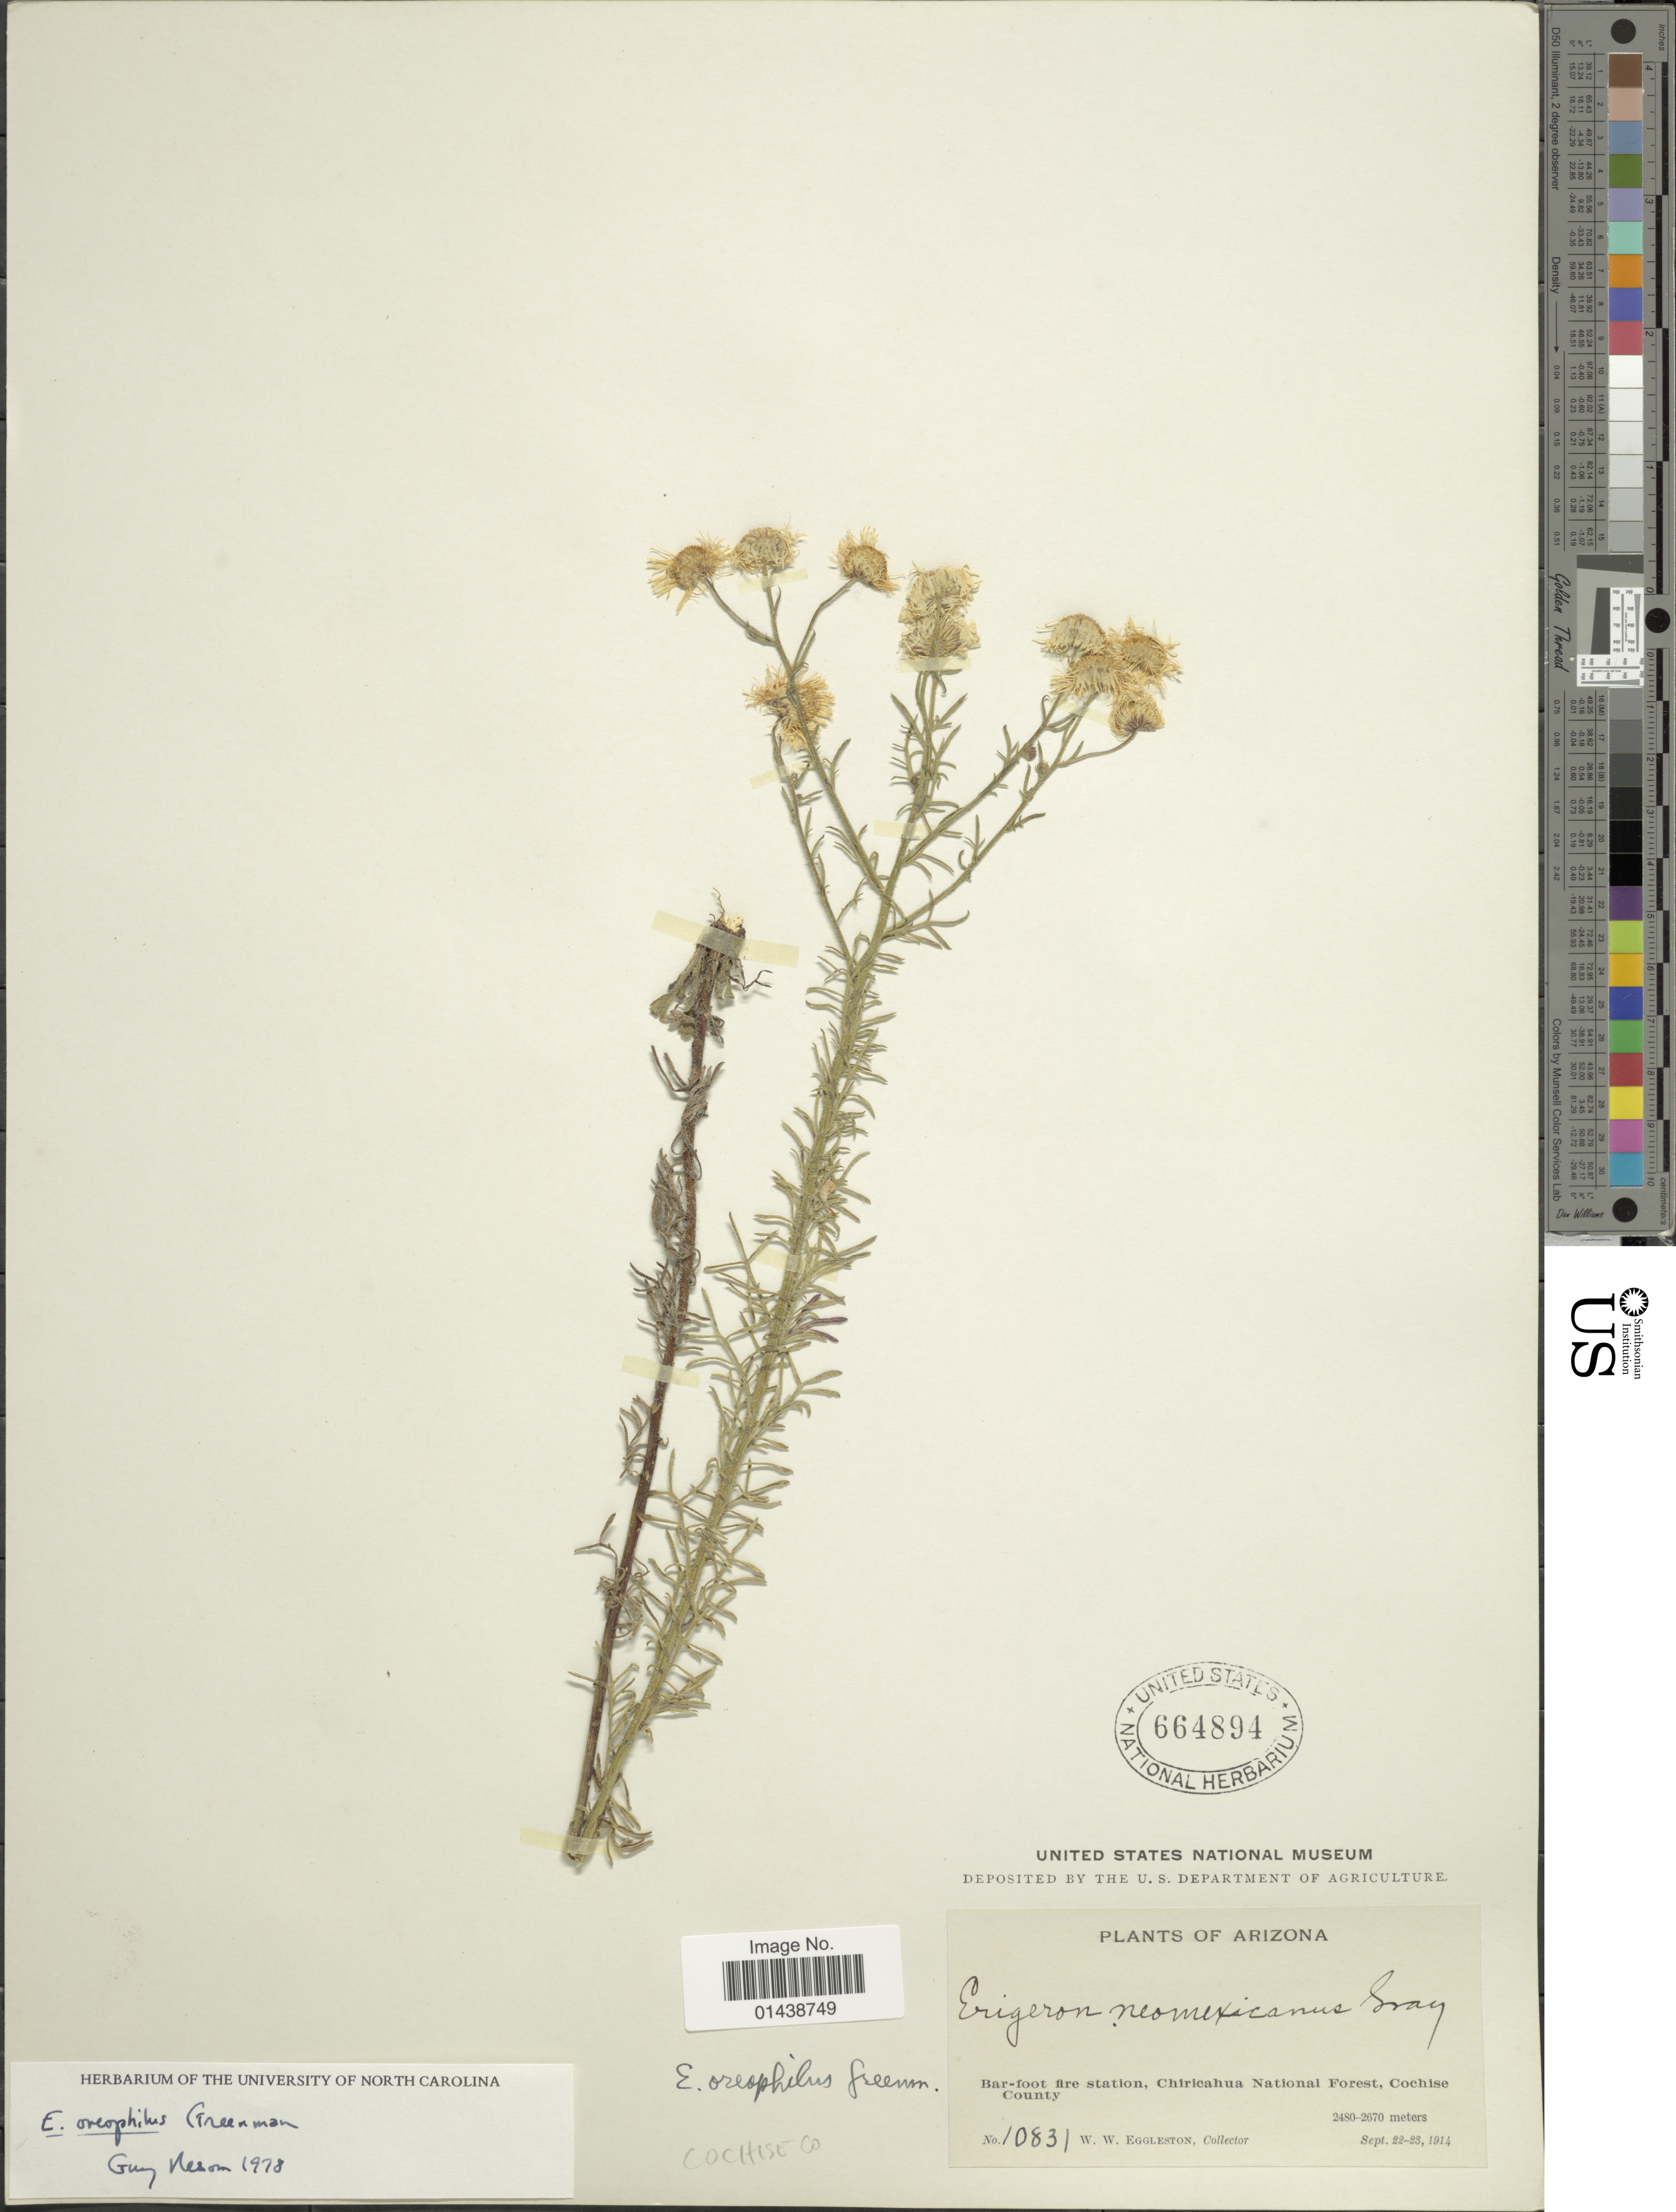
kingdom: Plantae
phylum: Tracheophyta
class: Magnoliopsida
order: Asterales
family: Asteraceae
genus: Erigeron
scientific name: Erigeron oreophilus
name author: Greenm.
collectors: W. W. Eggleston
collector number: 10831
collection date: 1914-09-22/1914-09-23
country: United States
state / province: Arizona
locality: Bar-foot fire station, Chiricahua National Forest, Cochise County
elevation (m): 2480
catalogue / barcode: US 664894